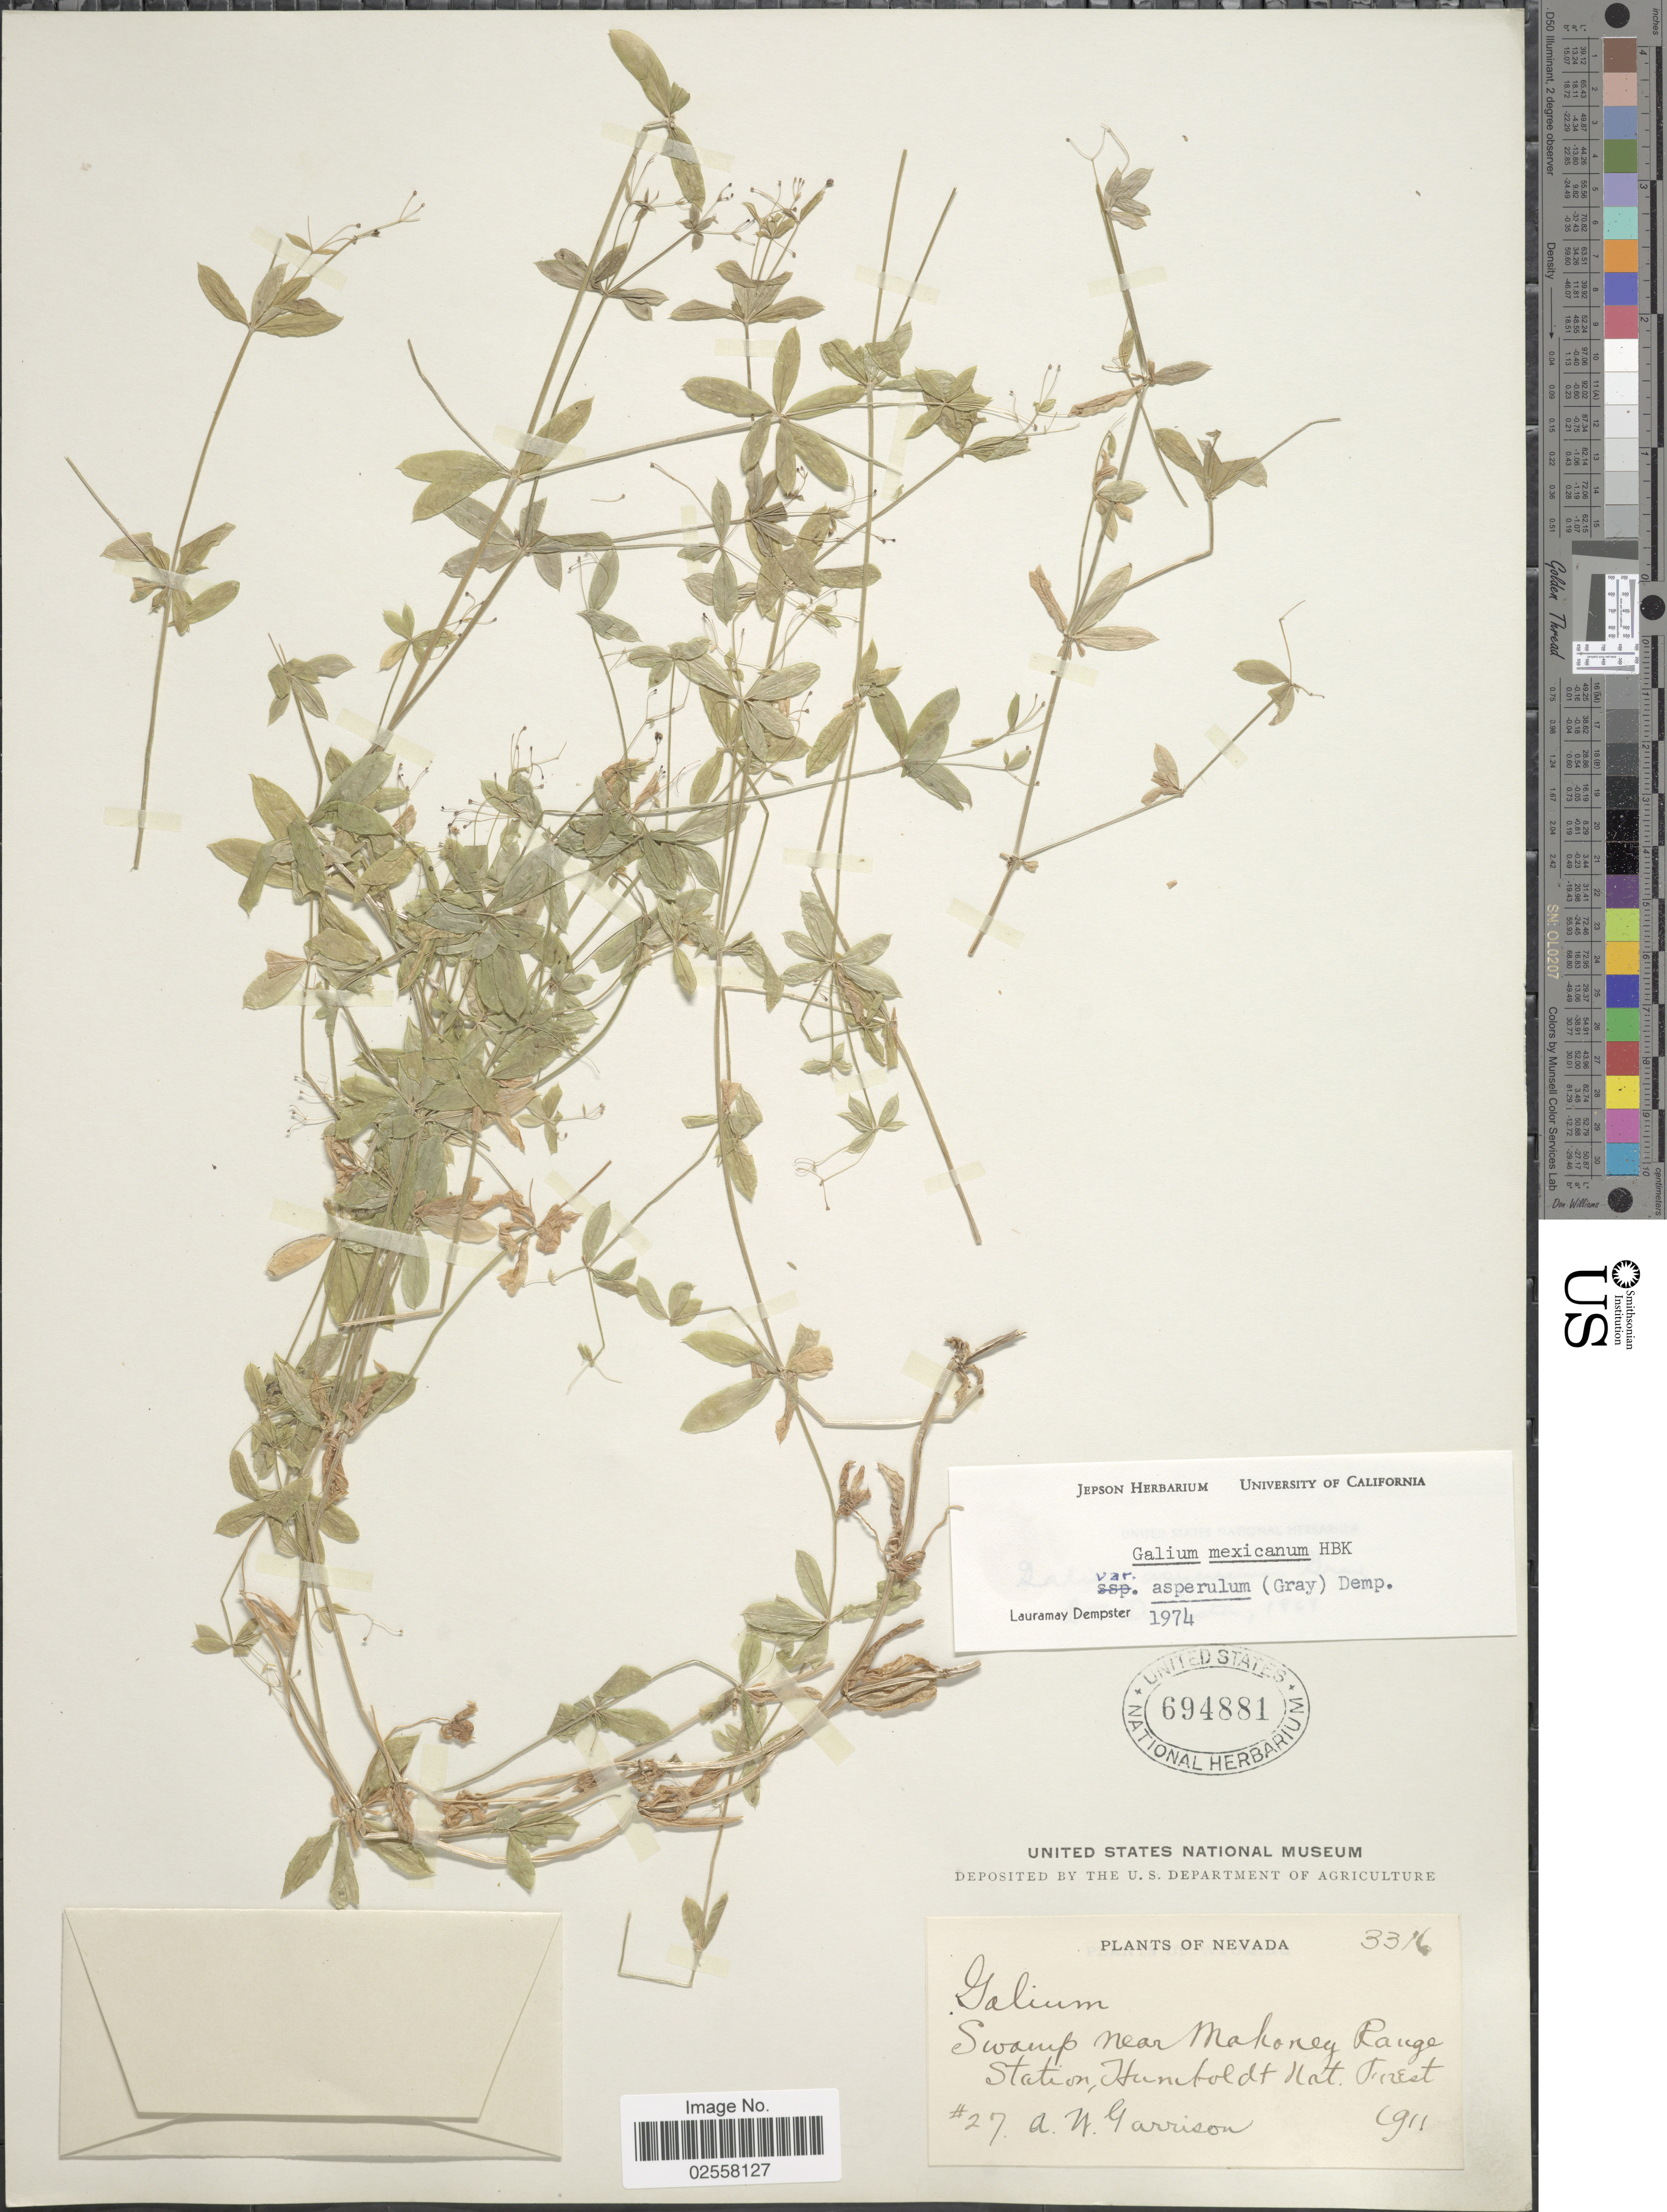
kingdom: Plantae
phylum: Tracheophyta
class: Magnoliopsida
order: Gentianales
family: Rubiaceae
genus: Galium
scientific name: Galium mexicanum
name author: Kunth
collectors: A. Garrison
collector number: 27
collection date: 1911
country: United States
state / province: Nevada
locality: Swamp near Mahoney Range Station, Humboldt Nat. Forest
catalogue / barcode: US 694881